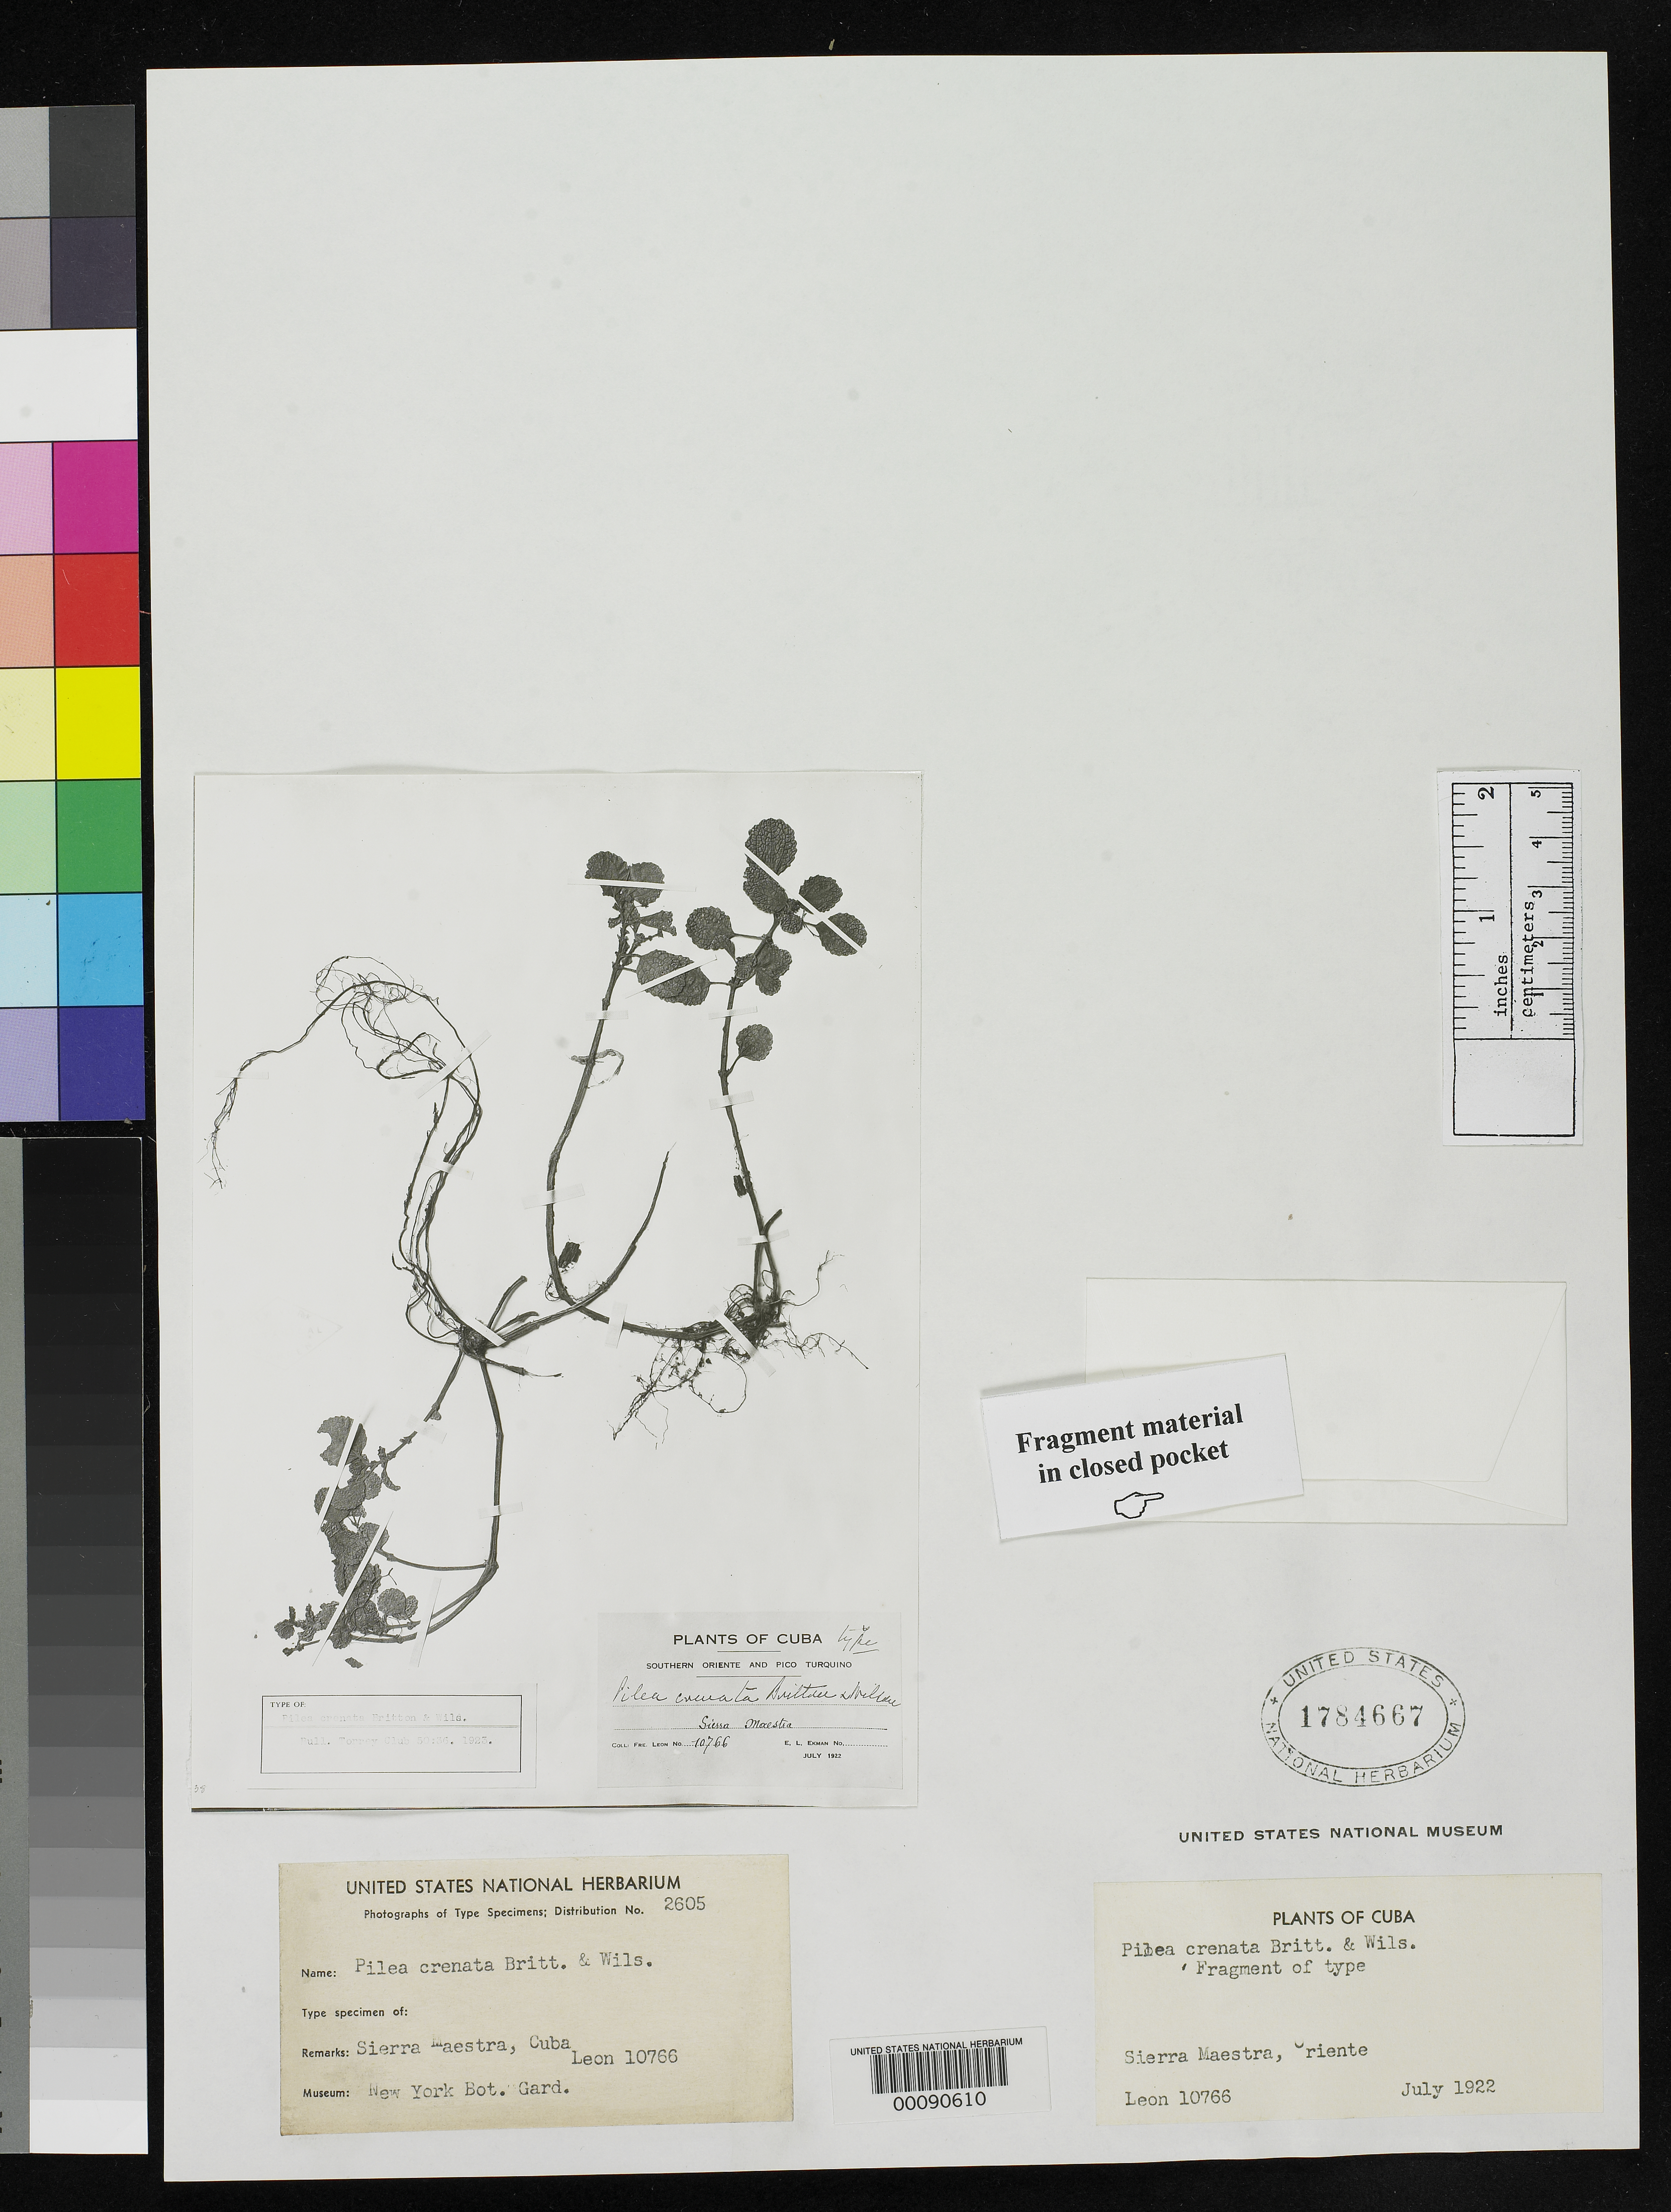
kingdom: Plantae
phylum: Tracheophyta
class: Magnoliopsida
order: Rosales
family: Urticaceae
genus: Pilea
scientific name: Pilea crenata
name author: Britton & P. Wilson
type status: Type Fragment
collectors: Bro. León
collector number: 10766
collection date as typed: Jul 1922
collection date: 1922-07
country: Cuba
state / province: Oriente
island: Greater Antilles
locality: Sierra Maestra.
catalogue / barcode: US 1784667